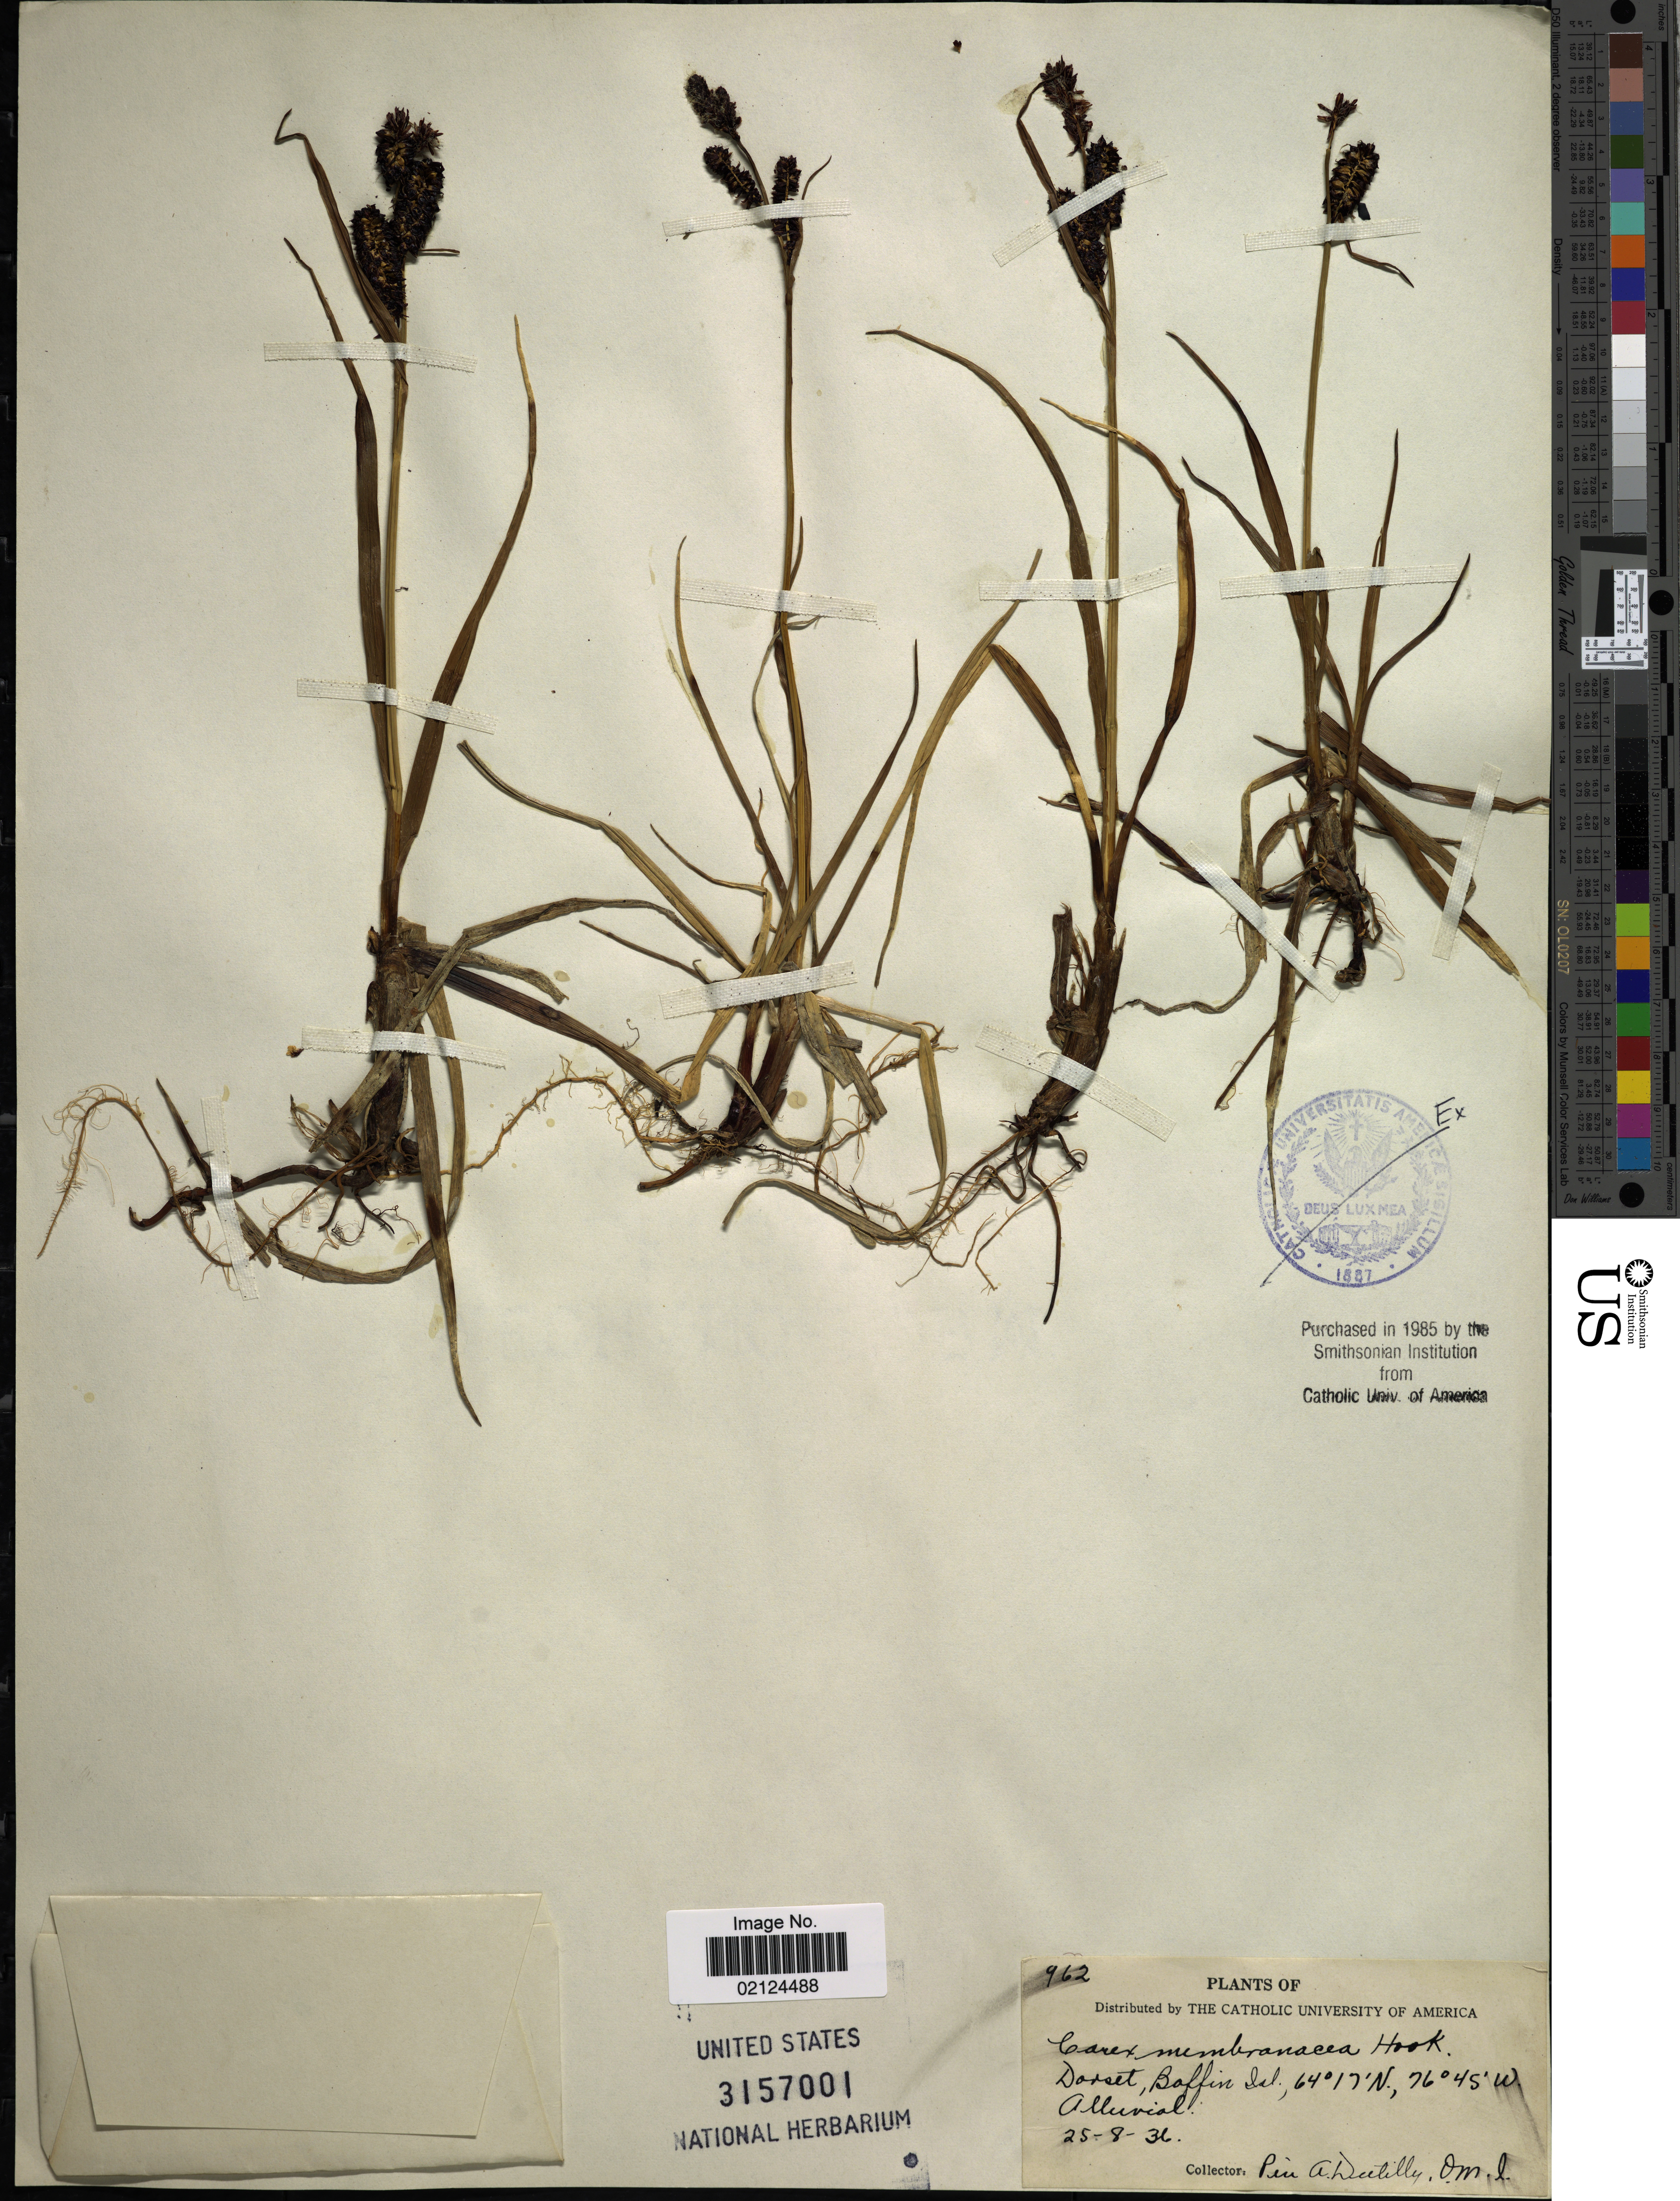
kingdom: Plantae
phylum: Tracheophyta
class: Liliopsida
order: Poales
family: Cyperaceae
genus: Carex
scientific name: Carex membranacea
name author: Hook.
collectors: P. Dutilly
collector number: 962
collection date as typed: Transcribed d/m/y: 25/8/36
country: Canada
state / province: Nunavut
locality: Dorset, Baffin Isl.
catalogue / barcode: US 3157001